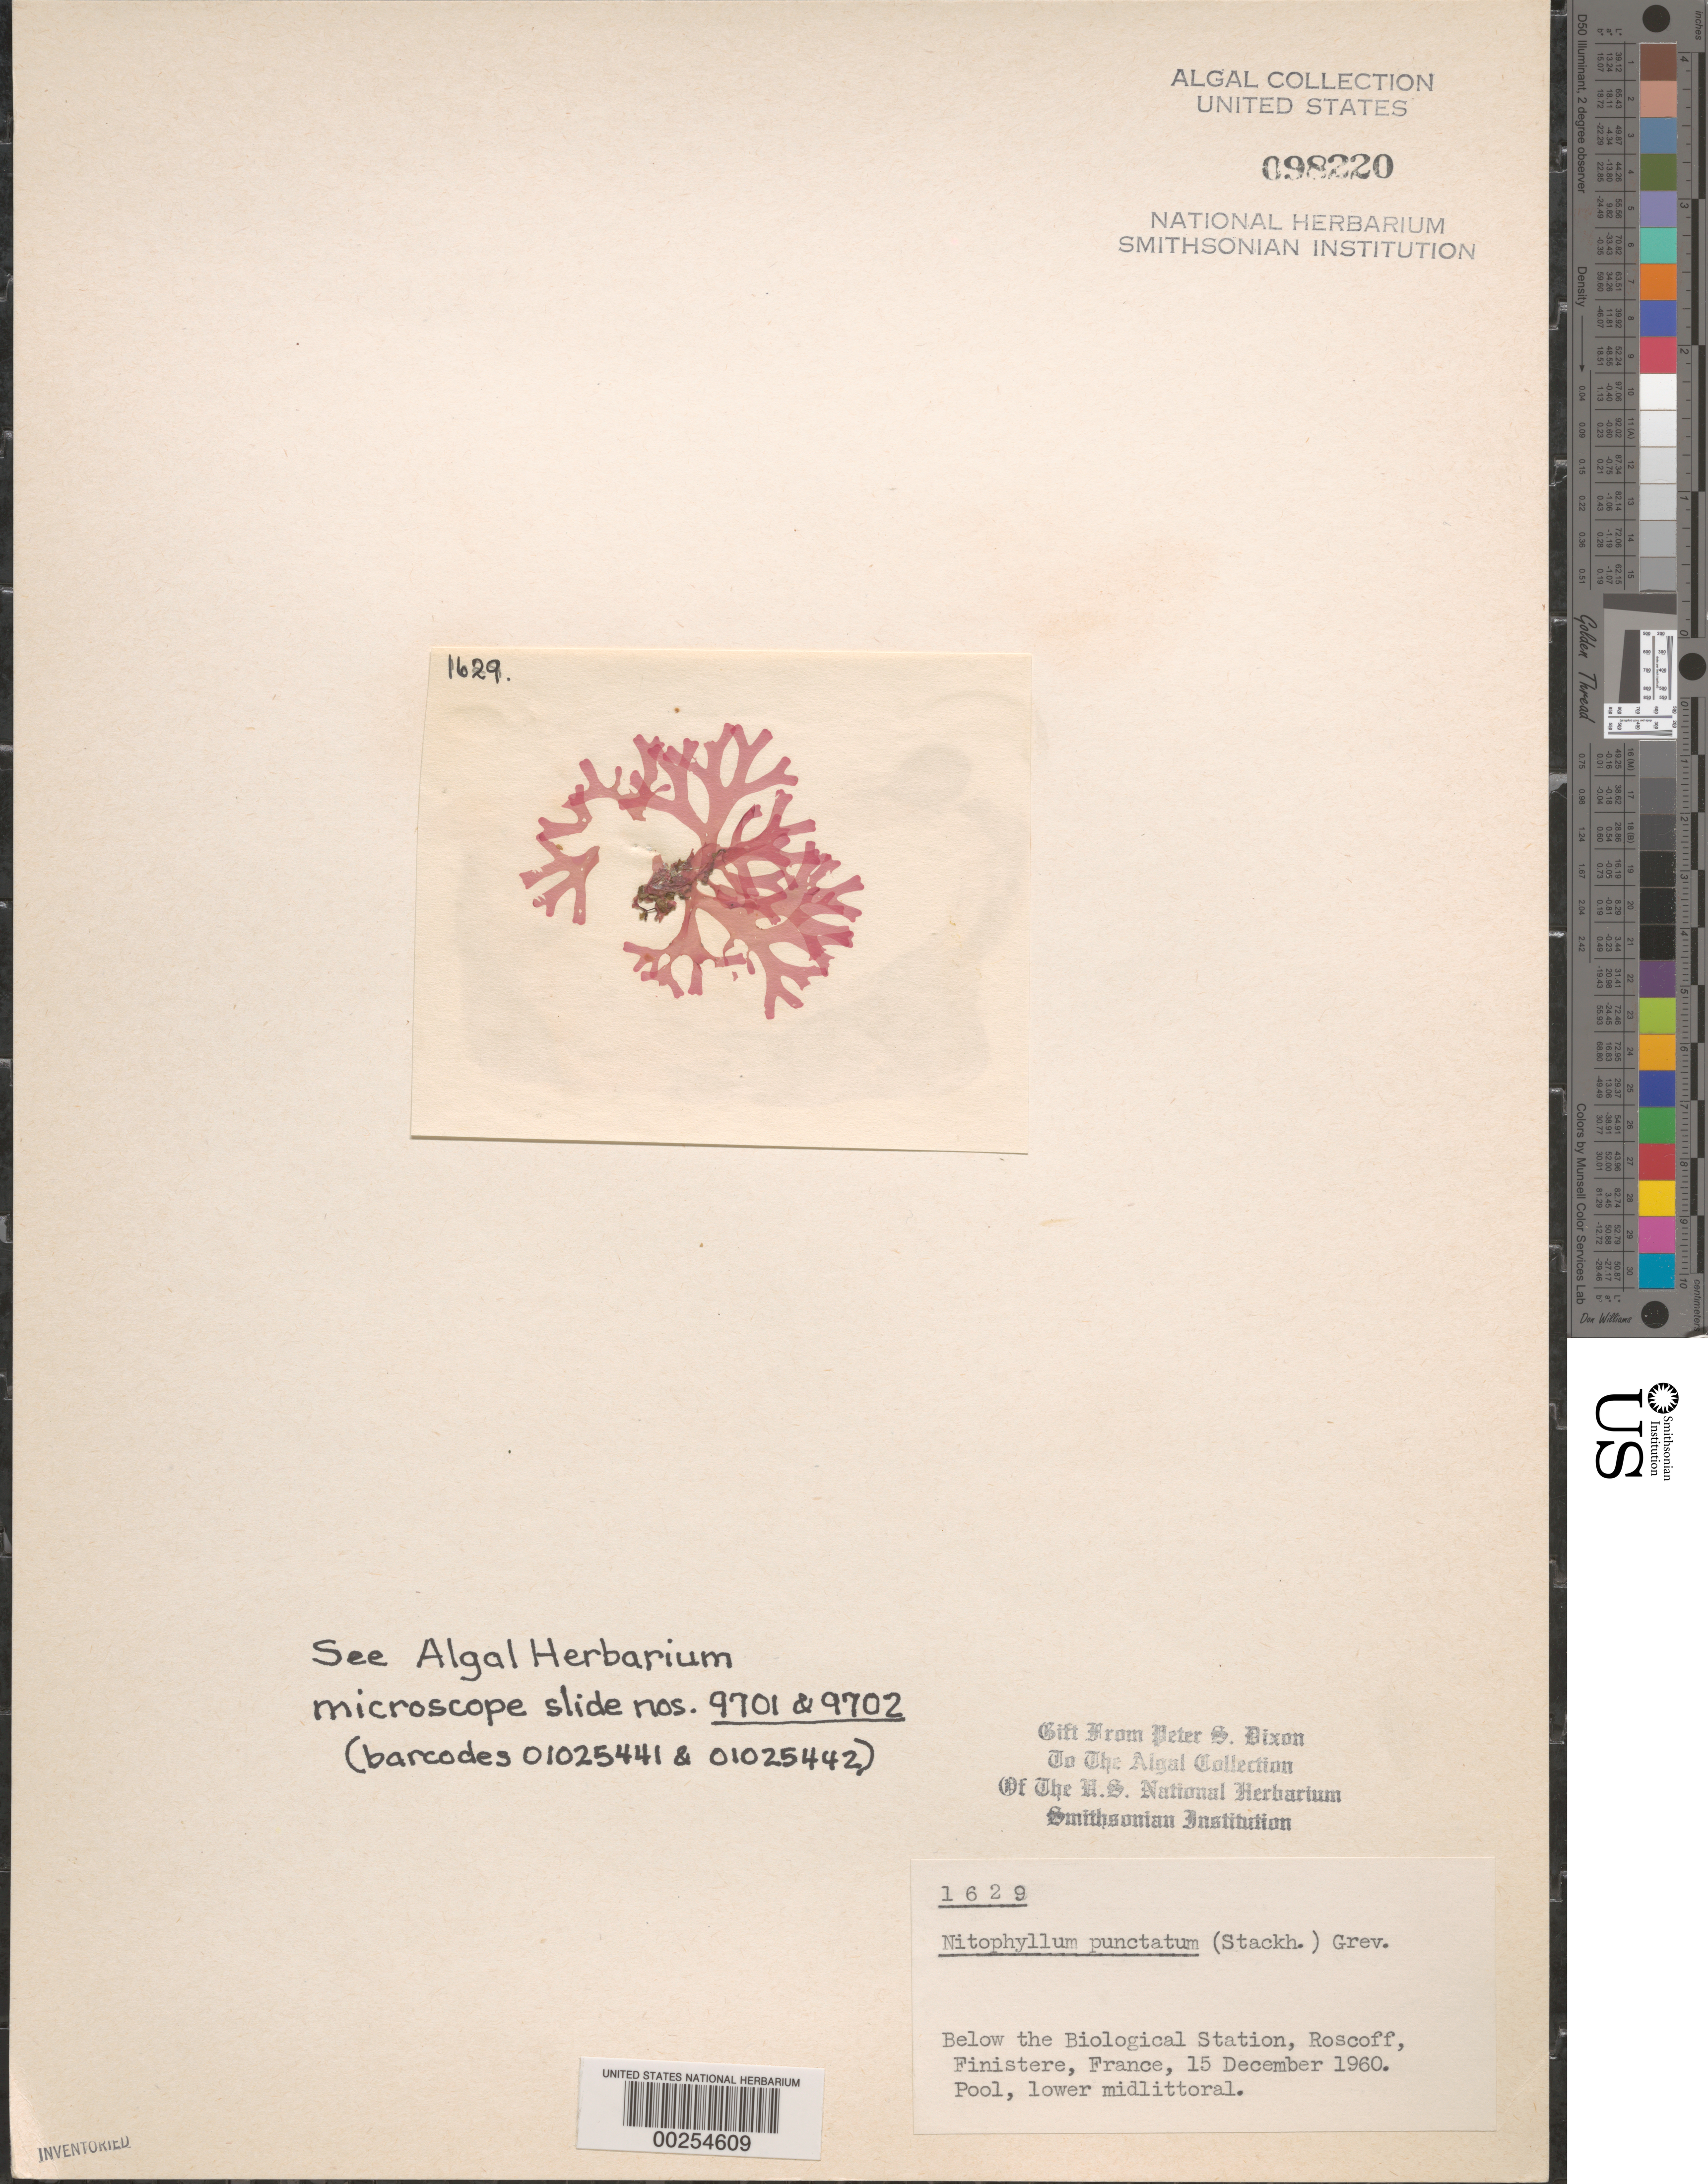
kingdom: Plantae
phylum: Rhodophyta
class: Florideophyceae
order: Ceramiales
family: Delesseriaceae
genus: Nitophyllum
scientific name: Nitophyllum punctatum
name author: (Stackh.) Grev.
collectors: P. S. Dixon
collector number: PSD 1629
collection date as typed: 15 Dec 1960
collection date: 1960-12-15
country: France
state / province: Bretagne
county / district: Finistère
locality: Roscoff, below biological station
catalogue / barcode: US 98220